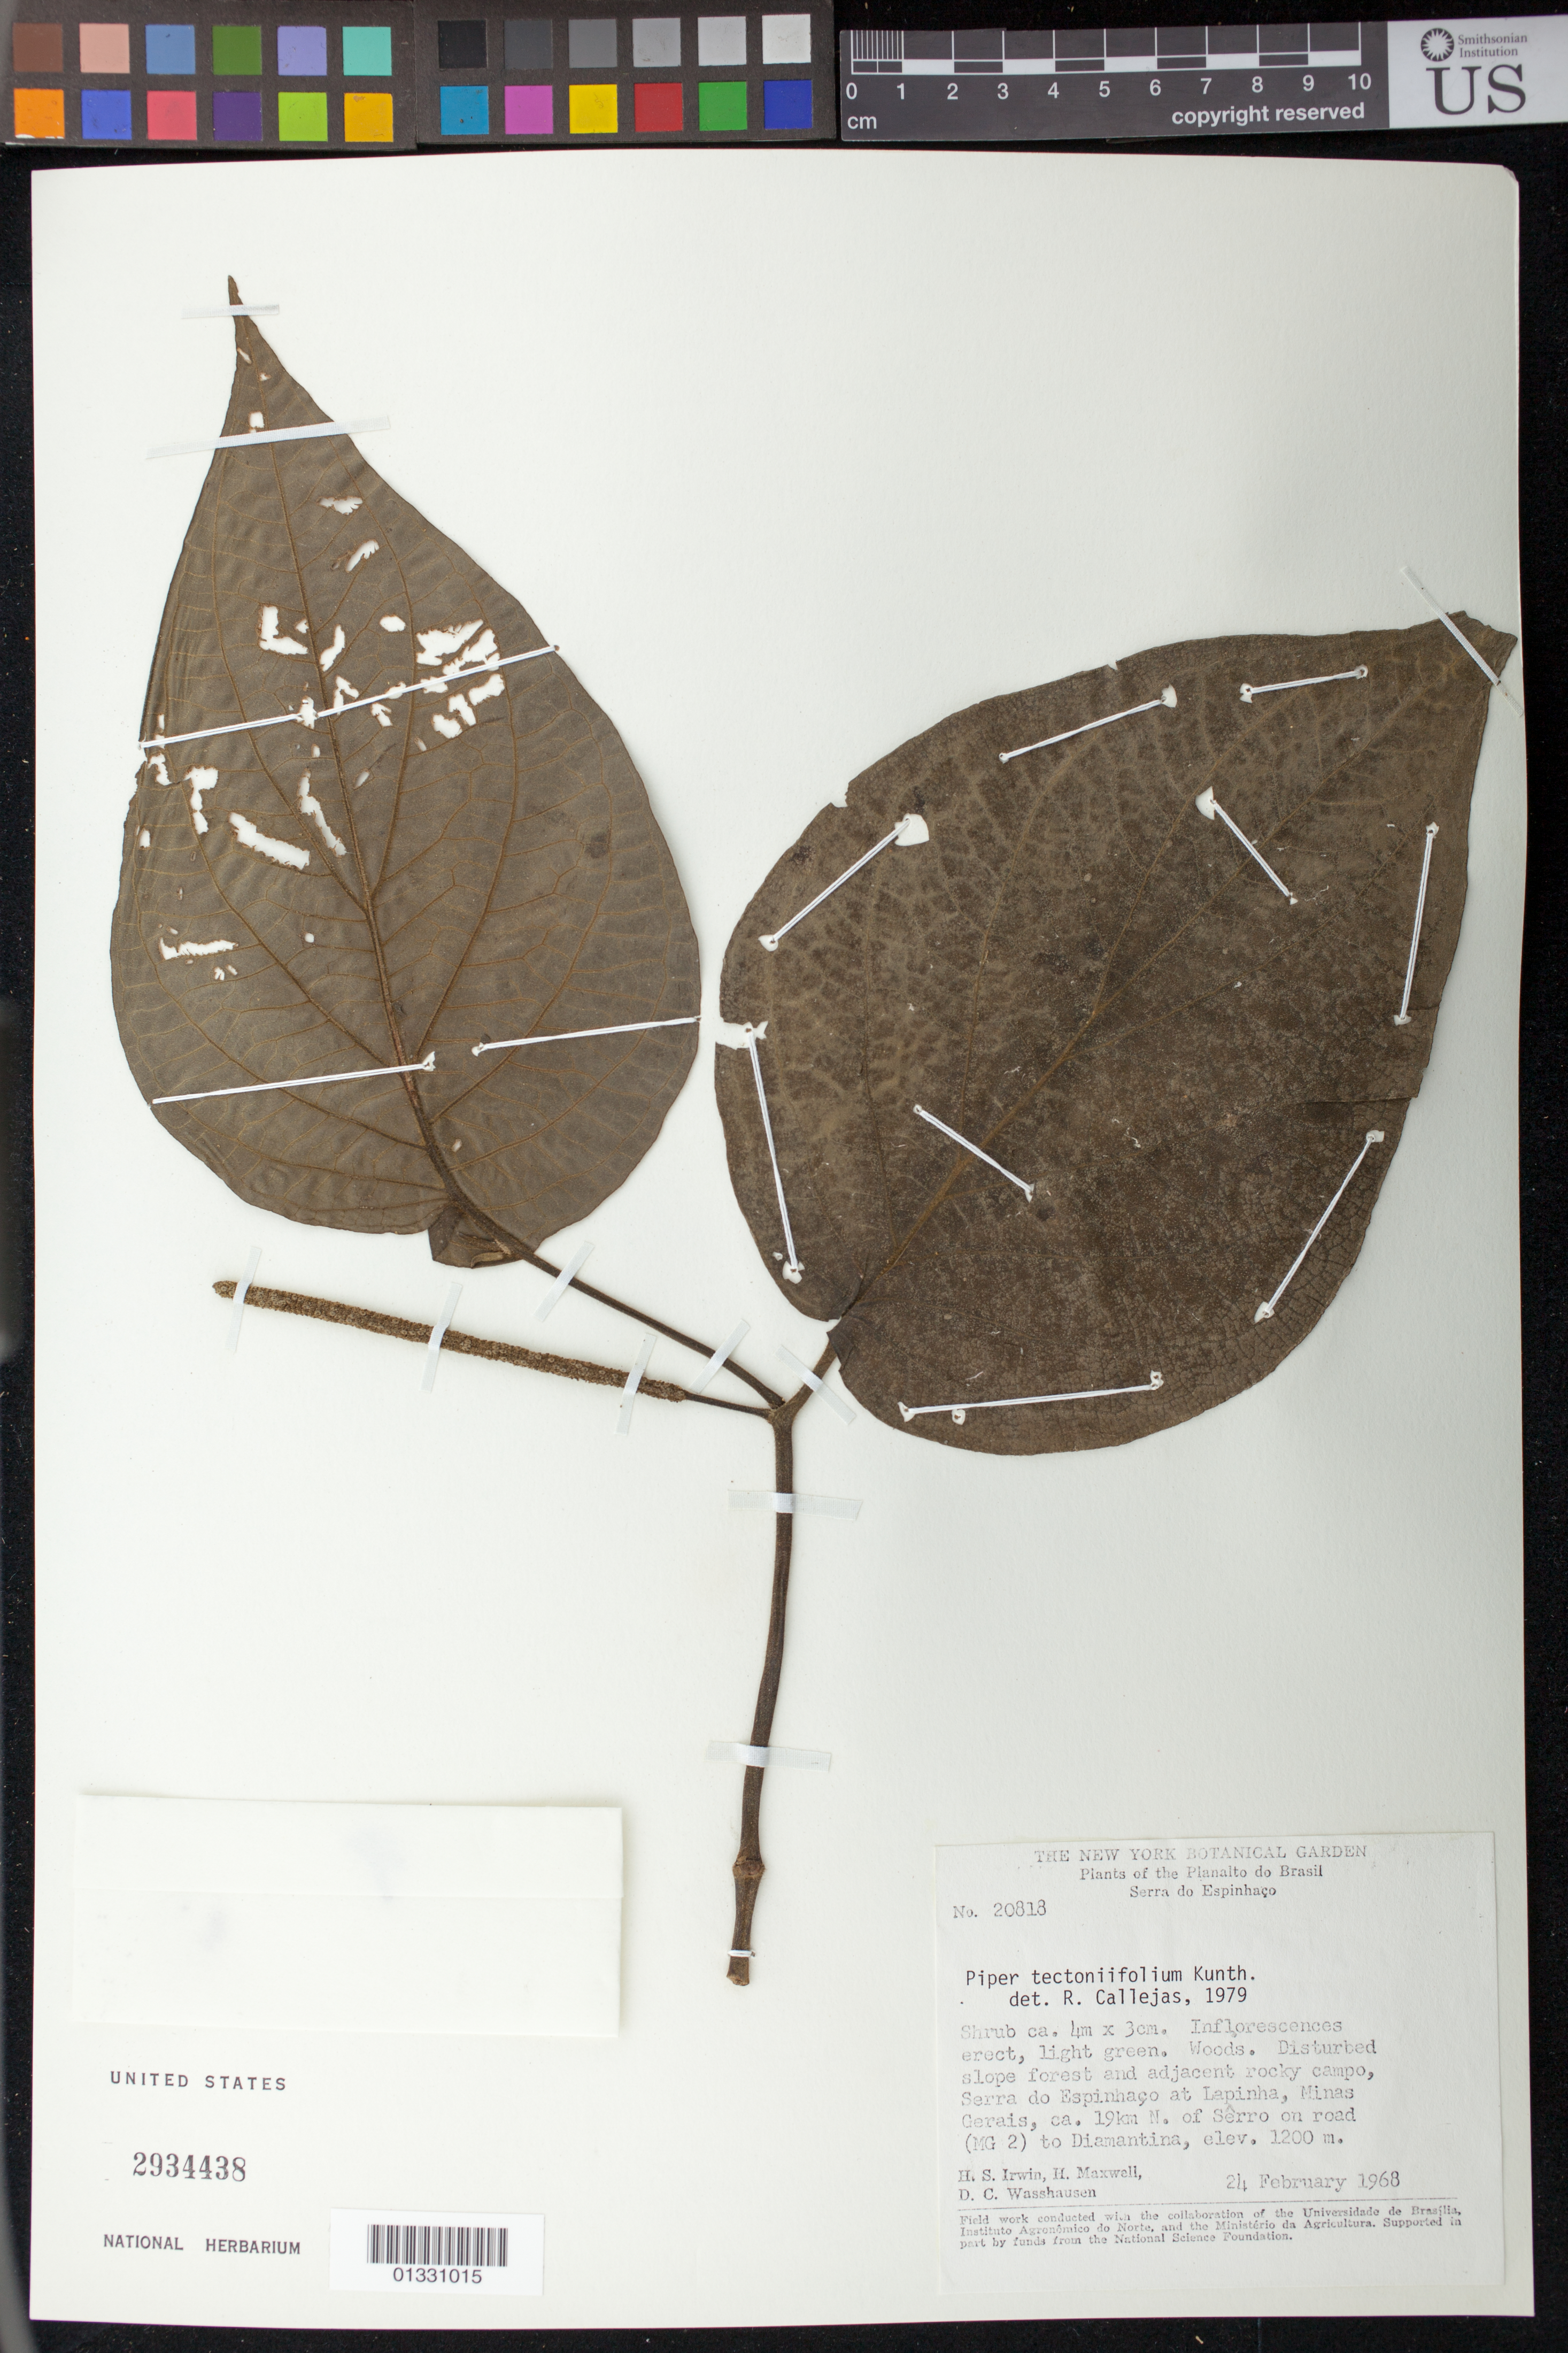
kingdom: Plantae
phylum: Tracheophyta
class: Magnoliopsida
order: Piperales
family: Piperaceae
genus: Piper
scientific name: Piper tectoniifolium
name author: Kunth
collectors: H. Irwin, H. Maxwell & D. C. Wasshausen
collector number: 20818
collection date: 1968-02-24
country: Brazil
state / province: Minas Gerais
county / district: Lagoa Santa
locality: Serra do Espinhaço, 19km N. of Sêrro on road (MG-2) to Diamantina.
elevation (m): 1200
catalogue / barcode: US 2934438